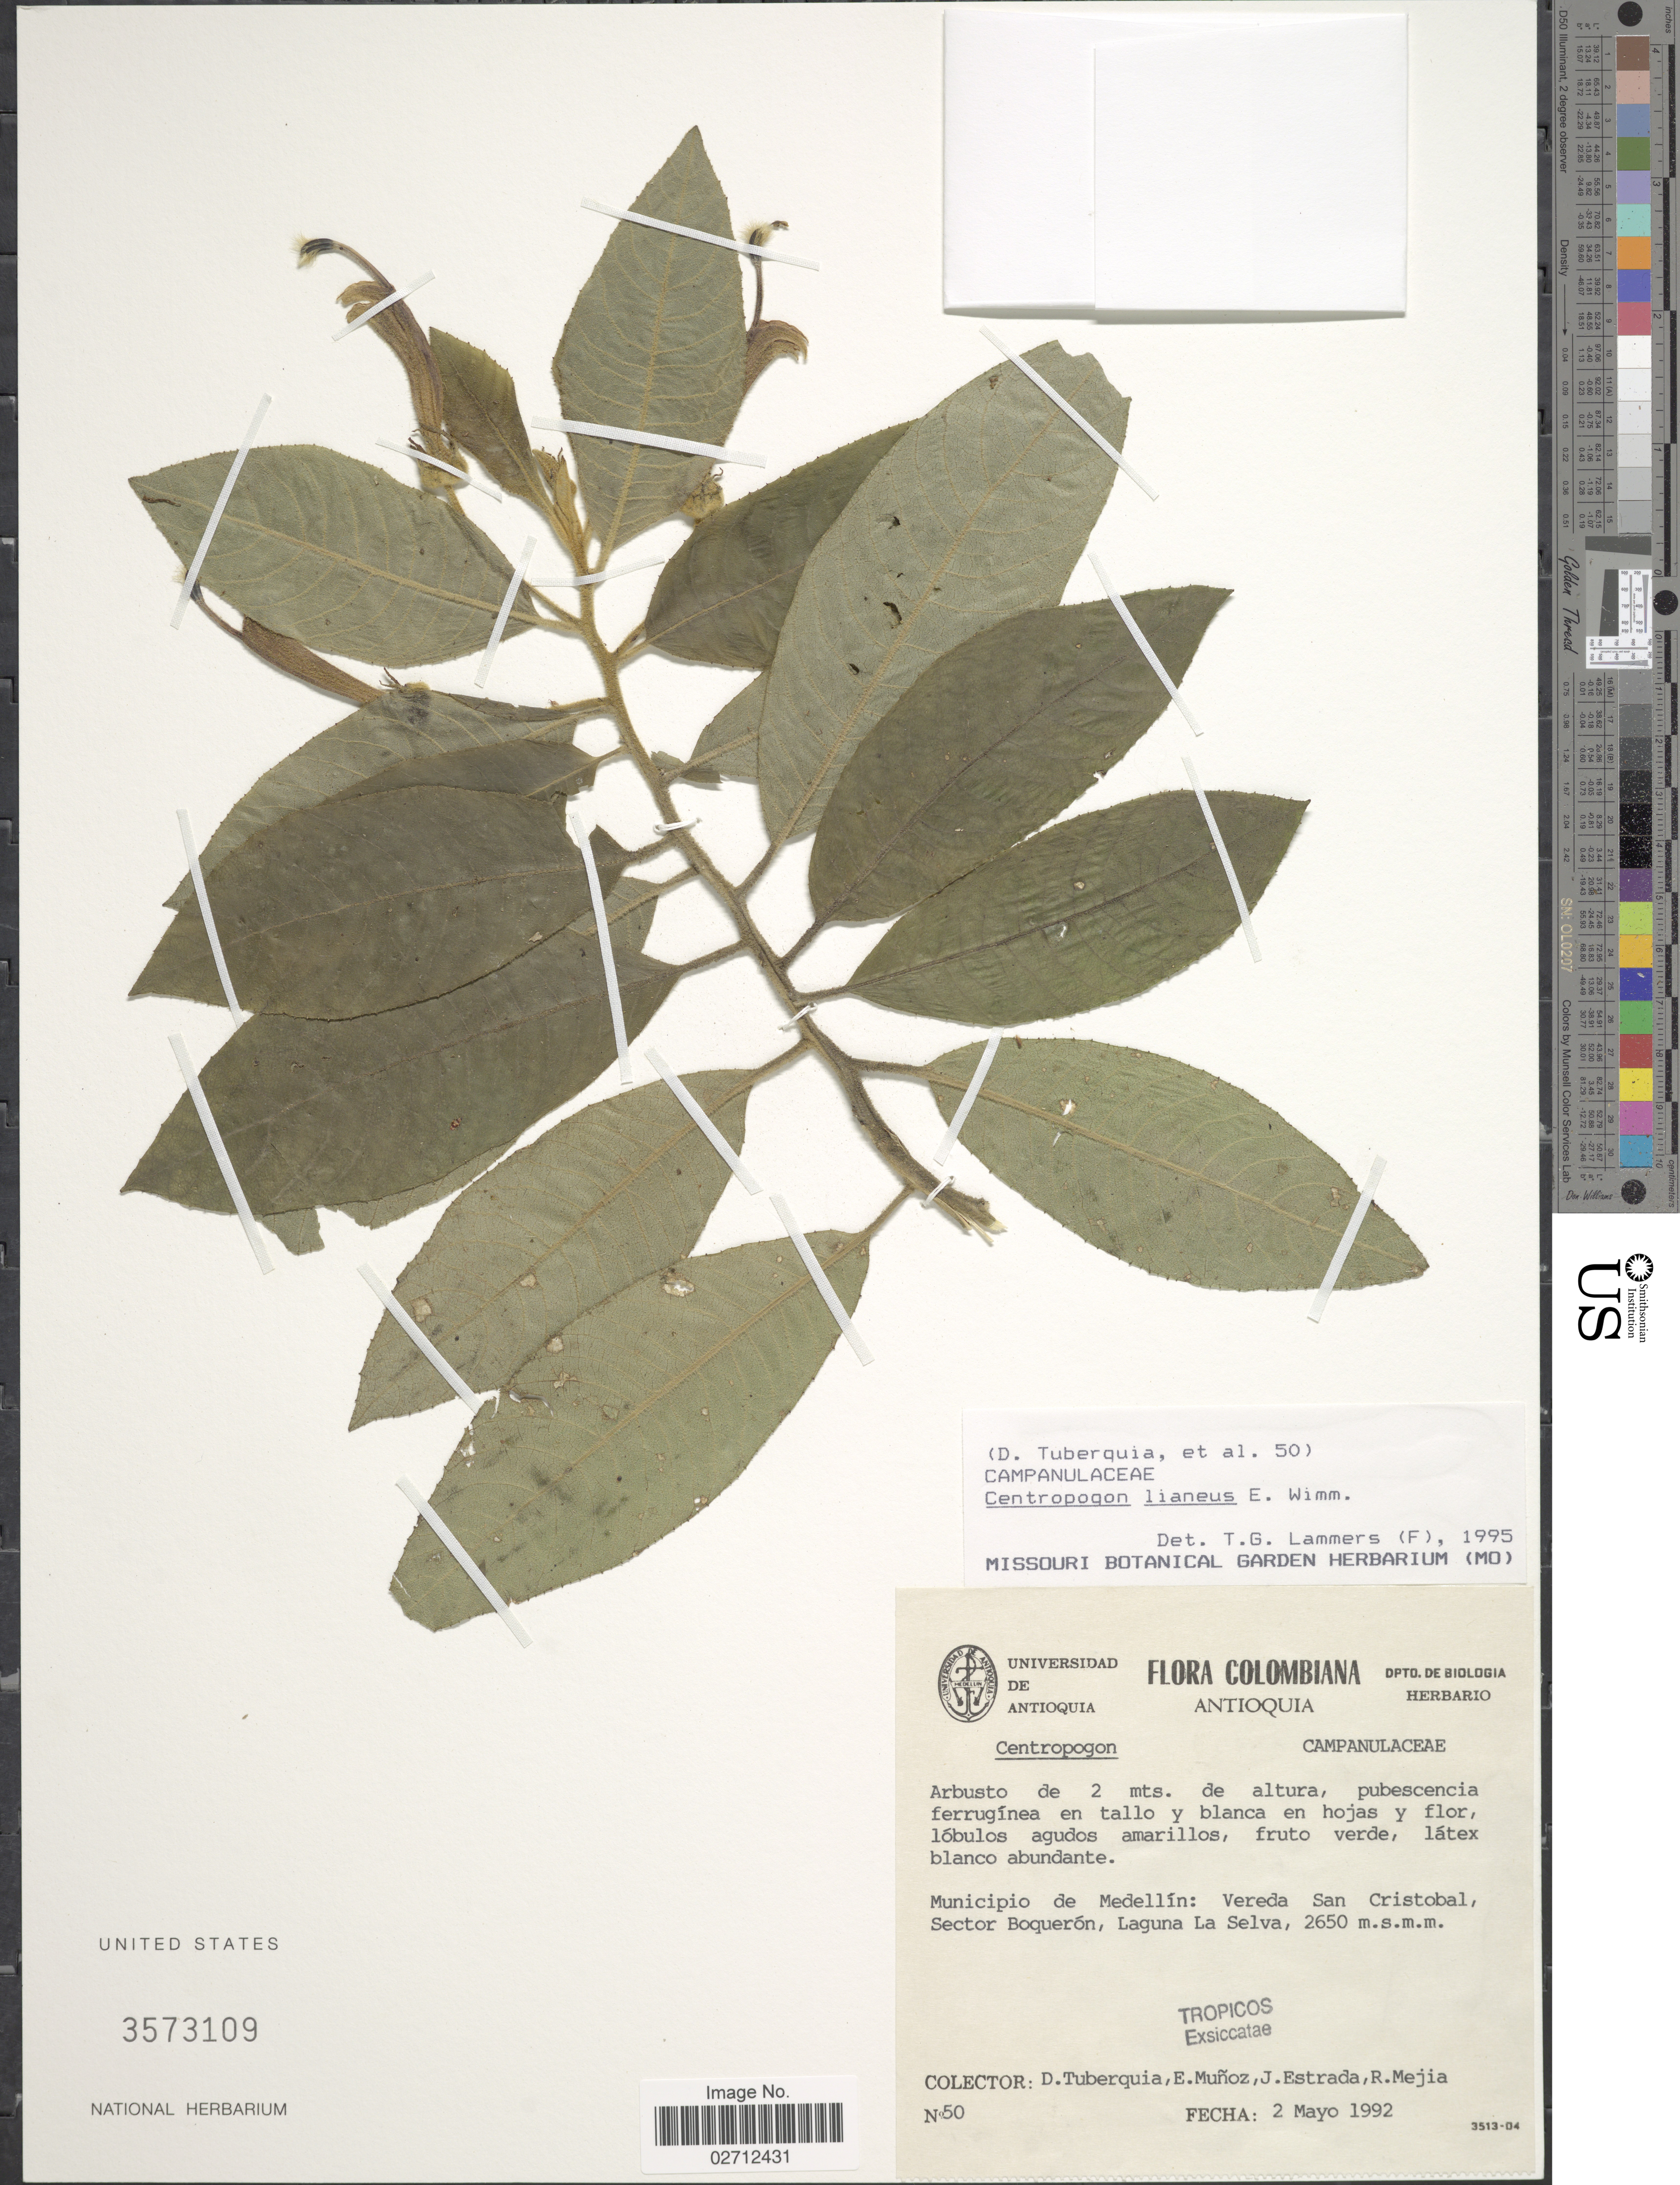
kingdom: Plantae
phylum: Tracheophyta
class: Magnoliopsida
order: Asterales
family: Campanulaceae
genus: Centropogon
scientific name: Centropogon lianeus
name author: E. Wimm.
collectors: D. Tuberquia, E. Munoz, J. Estrada & R. Mejia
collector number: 50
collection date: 1992-05-02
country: Colombia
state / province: Antioquia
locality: Municipio de Medellín: Vereda San Cristobal, Sector Boquerón, Laguna La Selva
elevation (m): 2650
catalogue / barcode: US 3573109